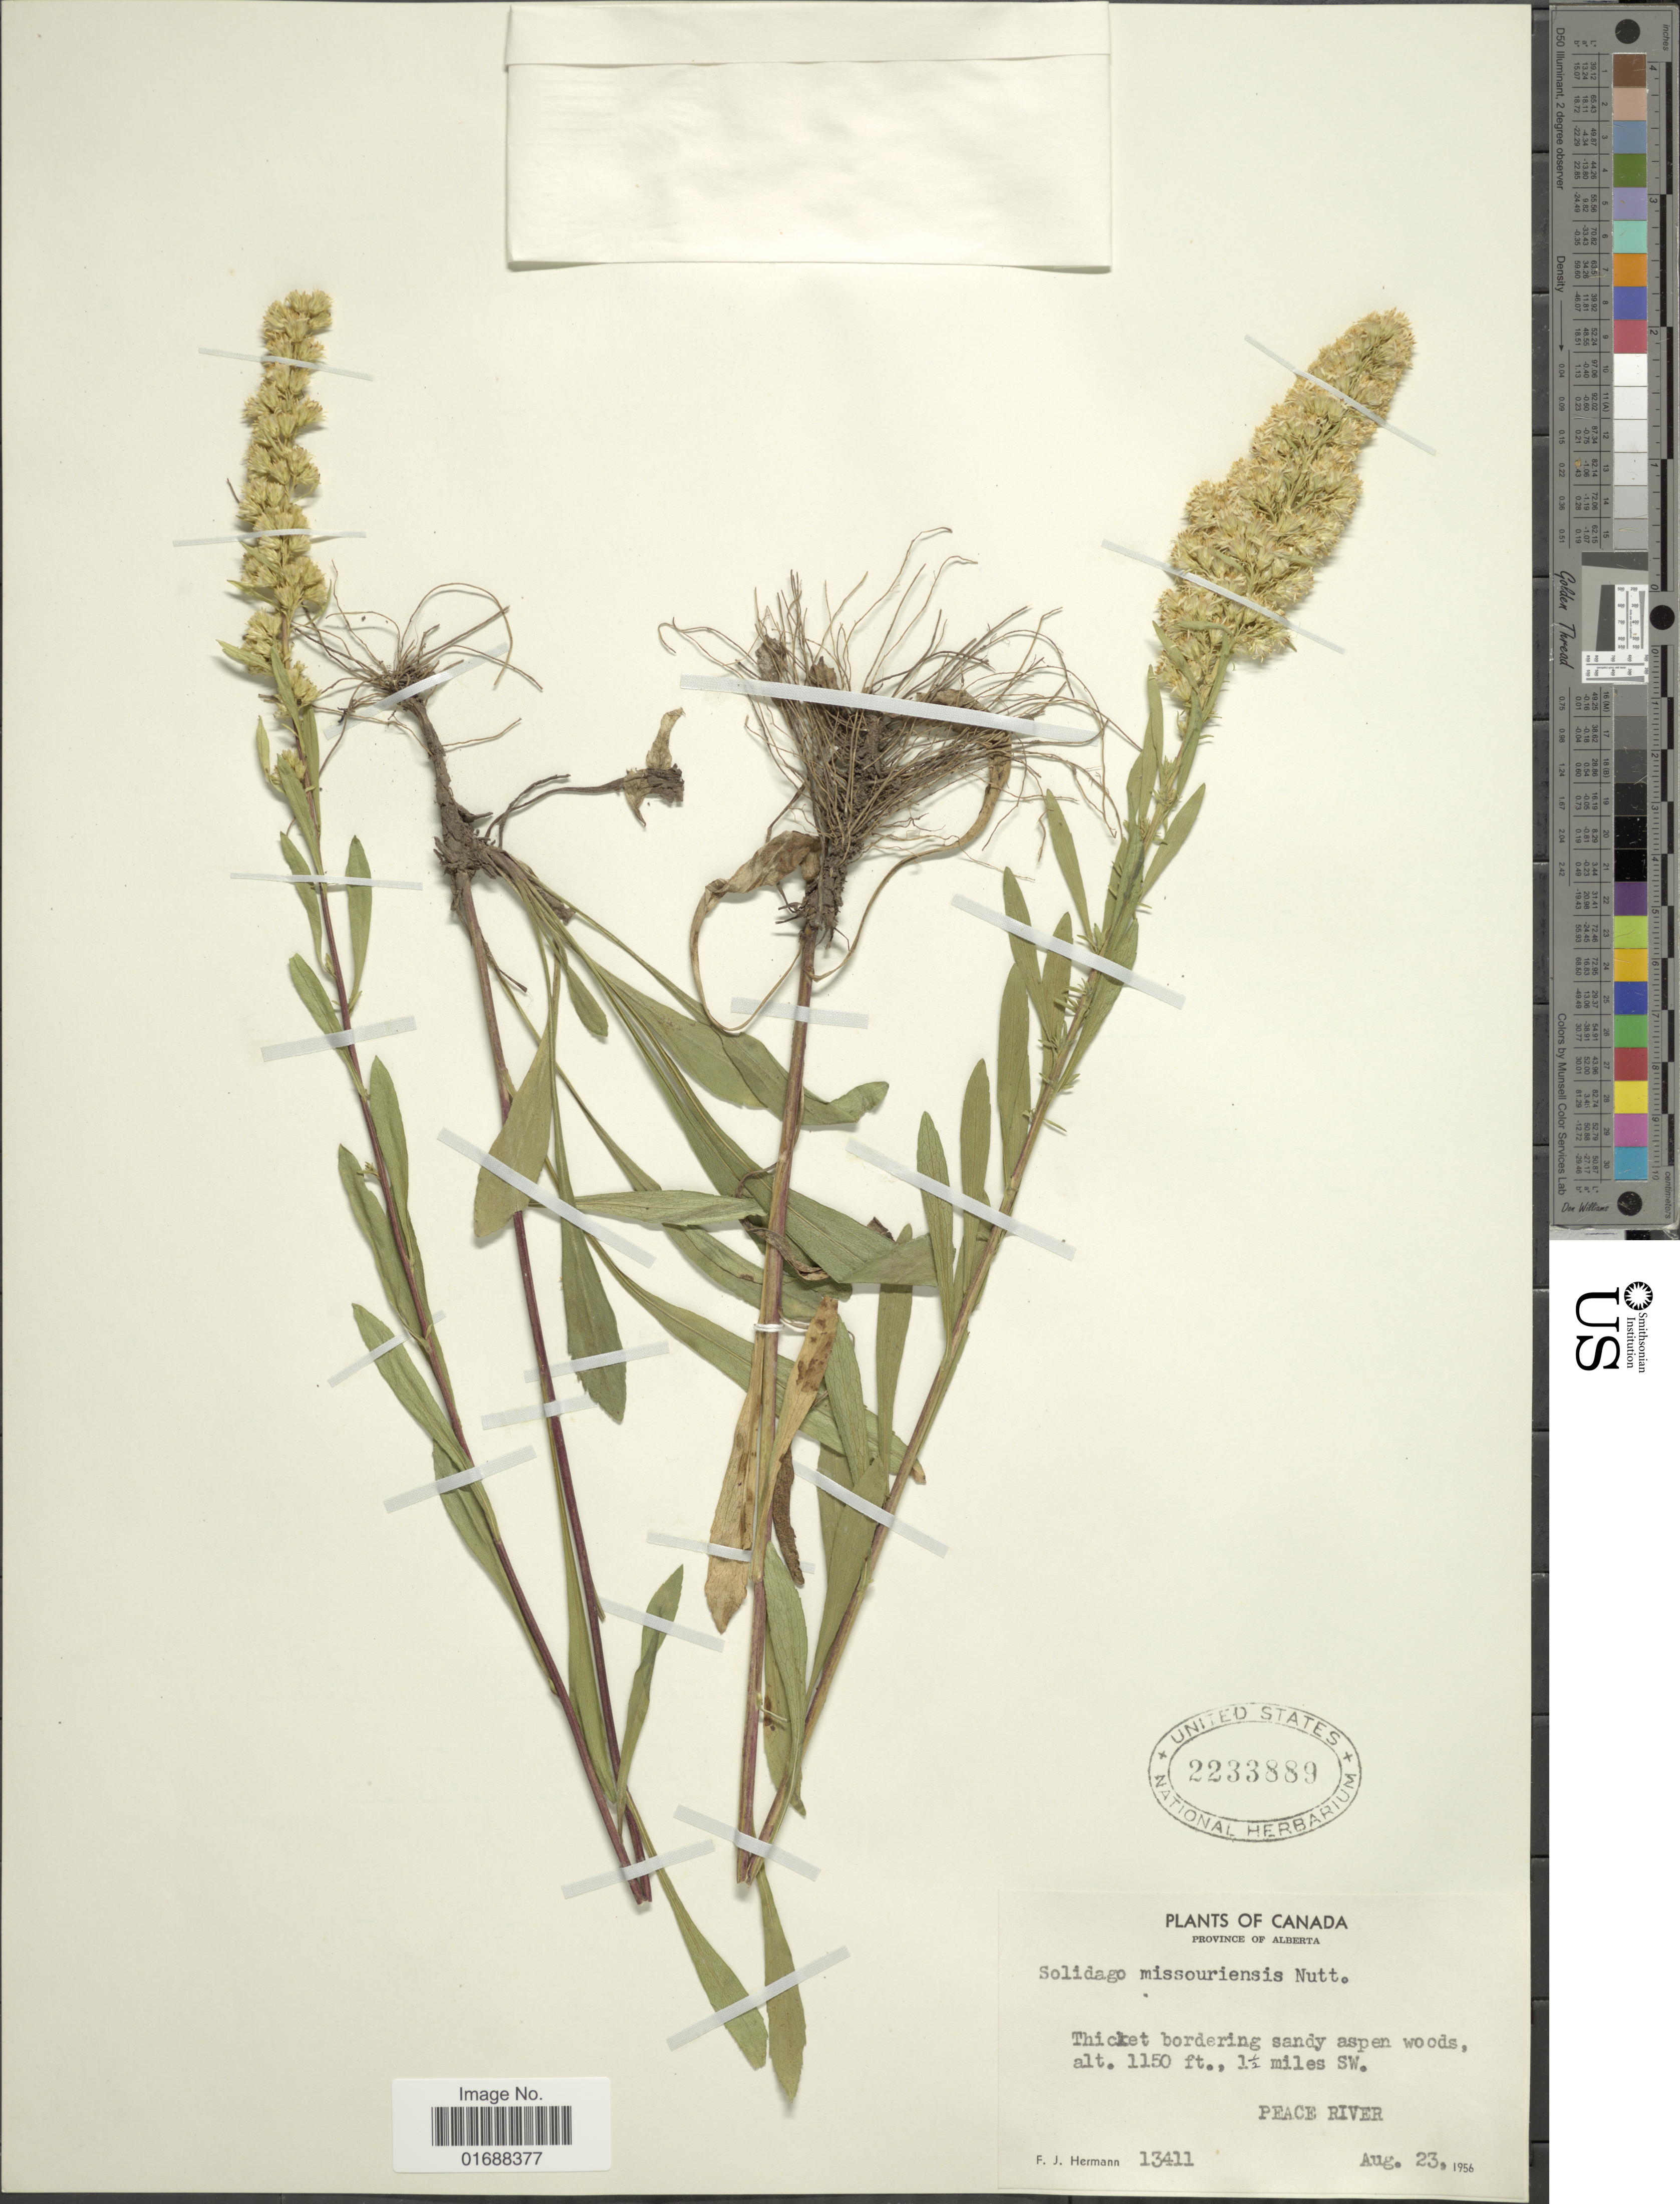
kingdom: Plantae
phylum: Tracheophyta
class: Magnoliopsida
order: Asterales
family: Asteraceae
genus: Solidago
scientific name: Solidago missouriensis var. missouriensis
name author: Nutt.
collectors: F. J. Hermann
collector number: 13411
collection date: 1956-08-23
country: Canada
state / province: Alberta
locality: Canada, Province of Alberta. 1½ miles SW. Peace River.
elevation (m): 351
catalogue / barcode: US 2233889